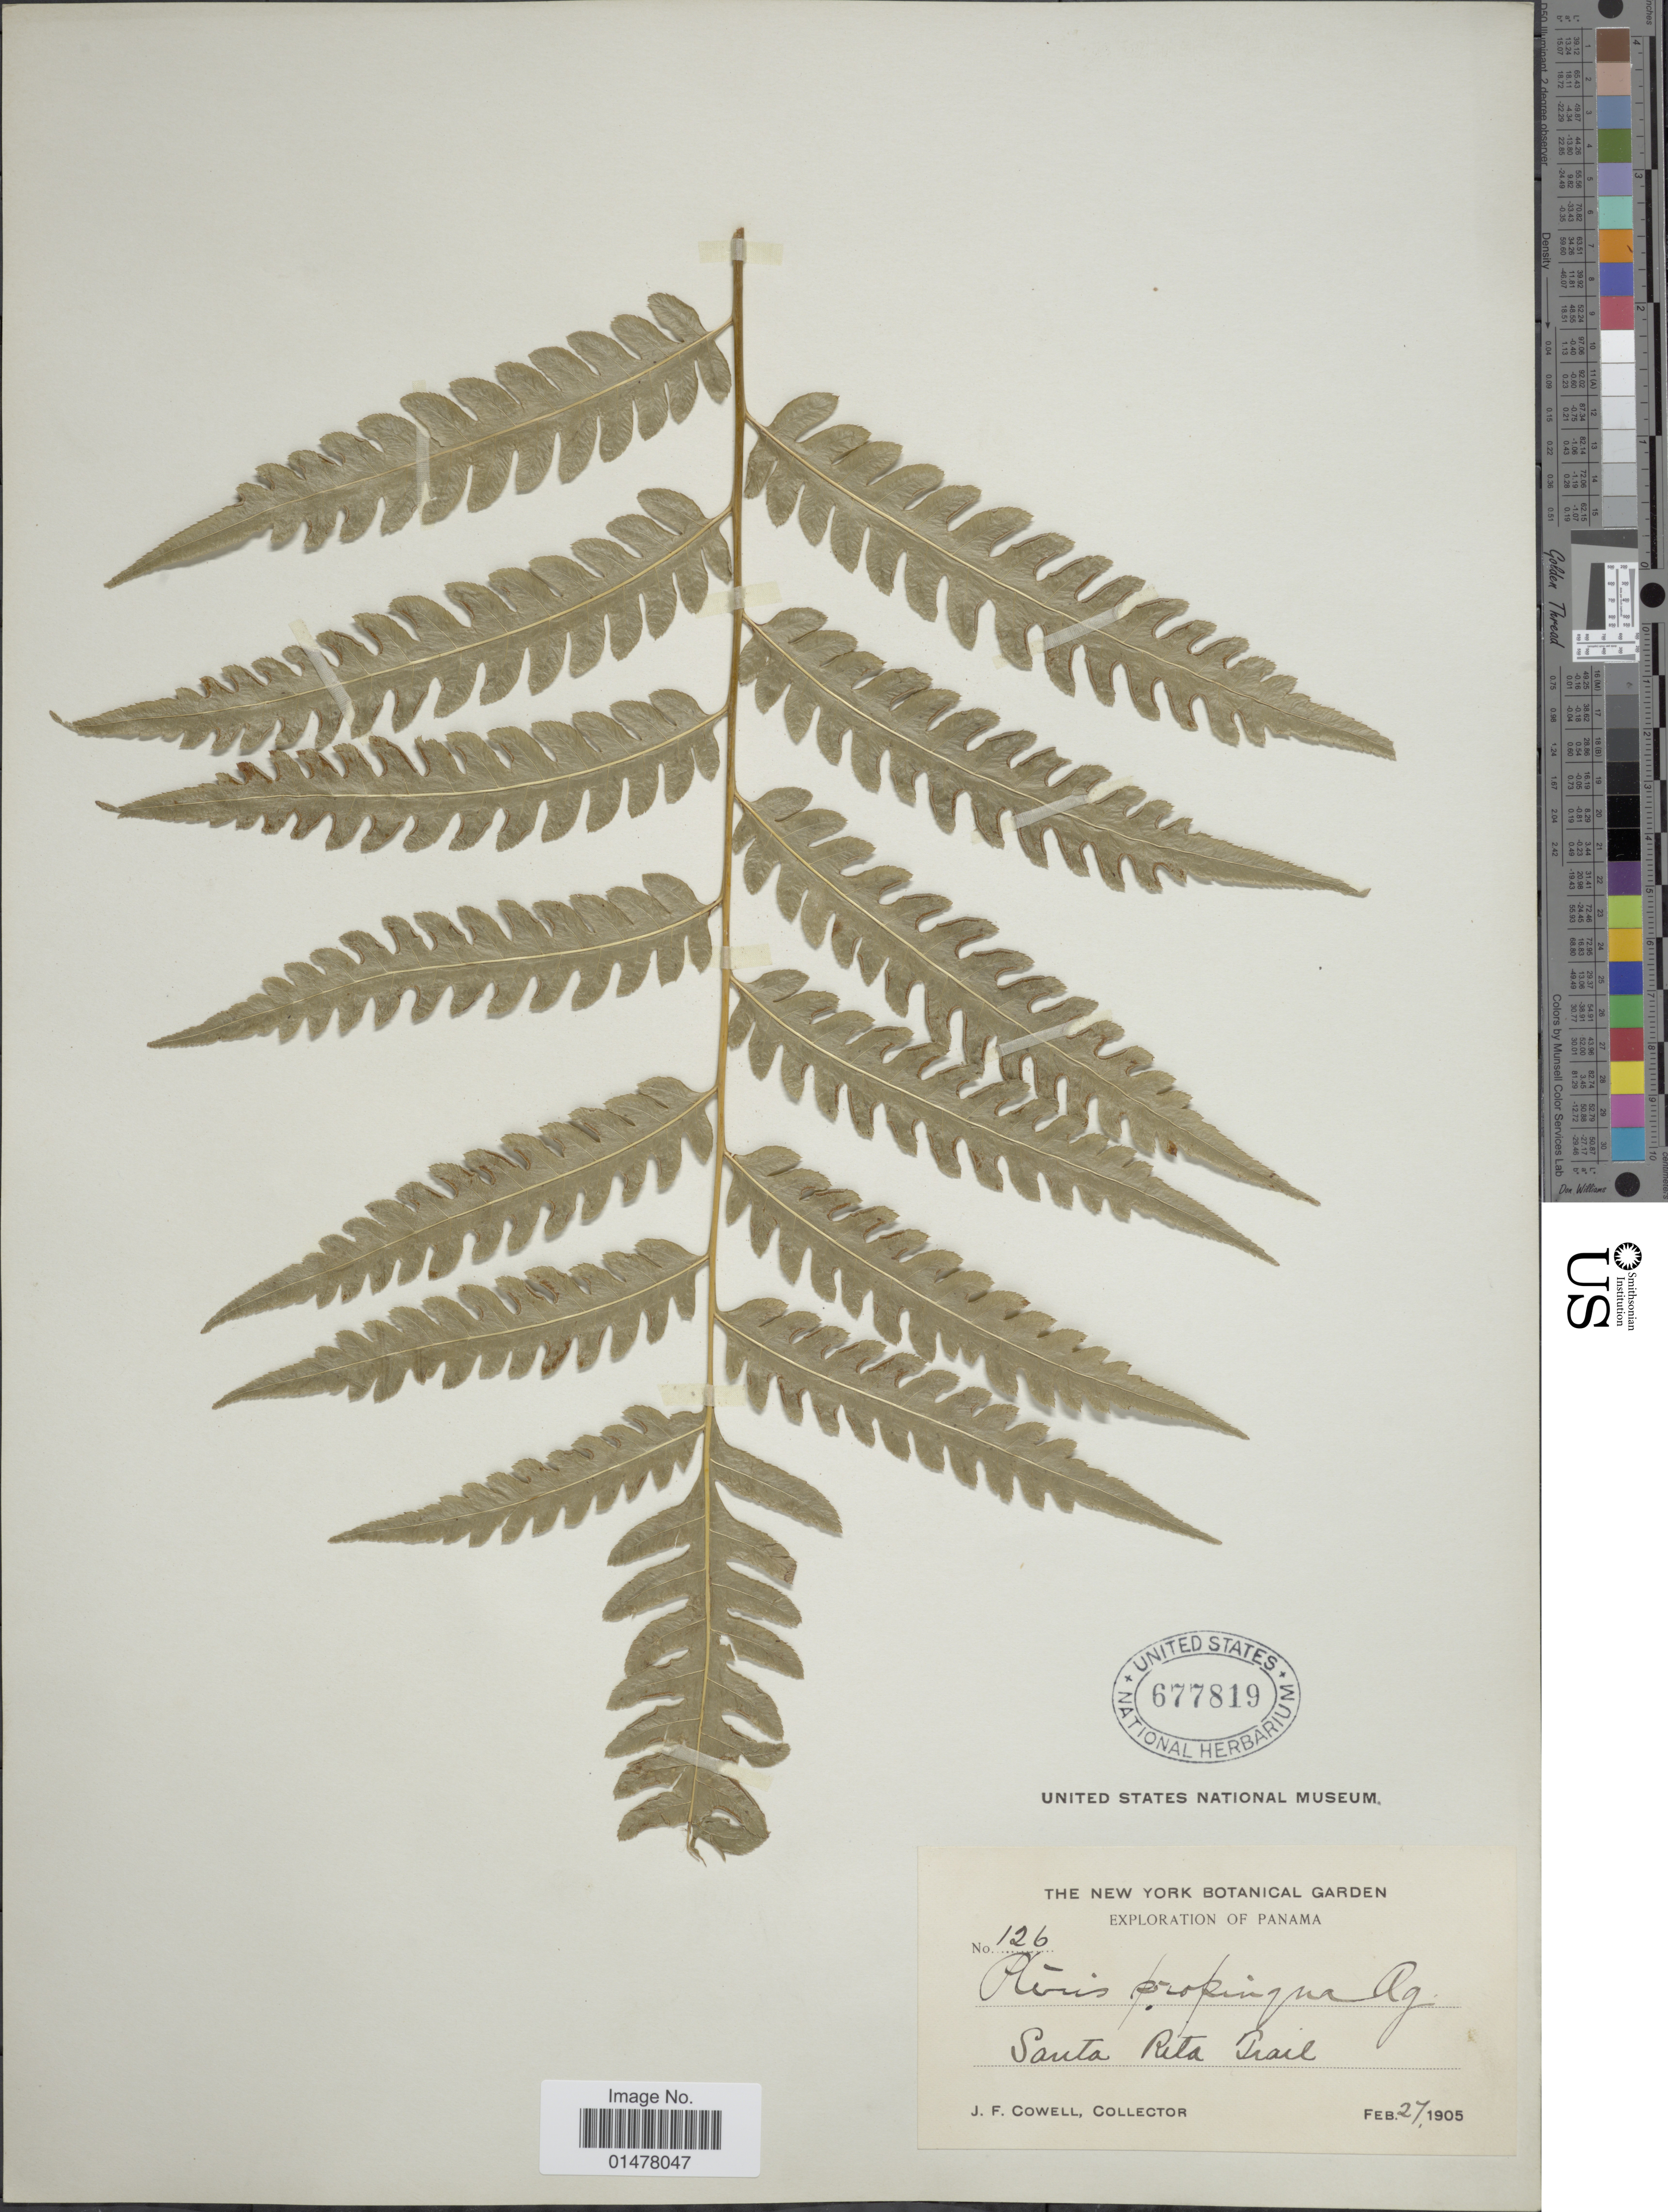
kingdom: Plantae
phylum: Tracheophyta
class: Polypodiopsida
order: Polypodiales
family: Pteridaceae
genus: Pteris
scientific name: Pteris propinqua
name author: J. Agardh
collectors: J. F. Cowell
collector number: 126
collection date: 1905-02-27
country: Panama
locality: Santa Rita Trail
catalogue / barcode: US 677819